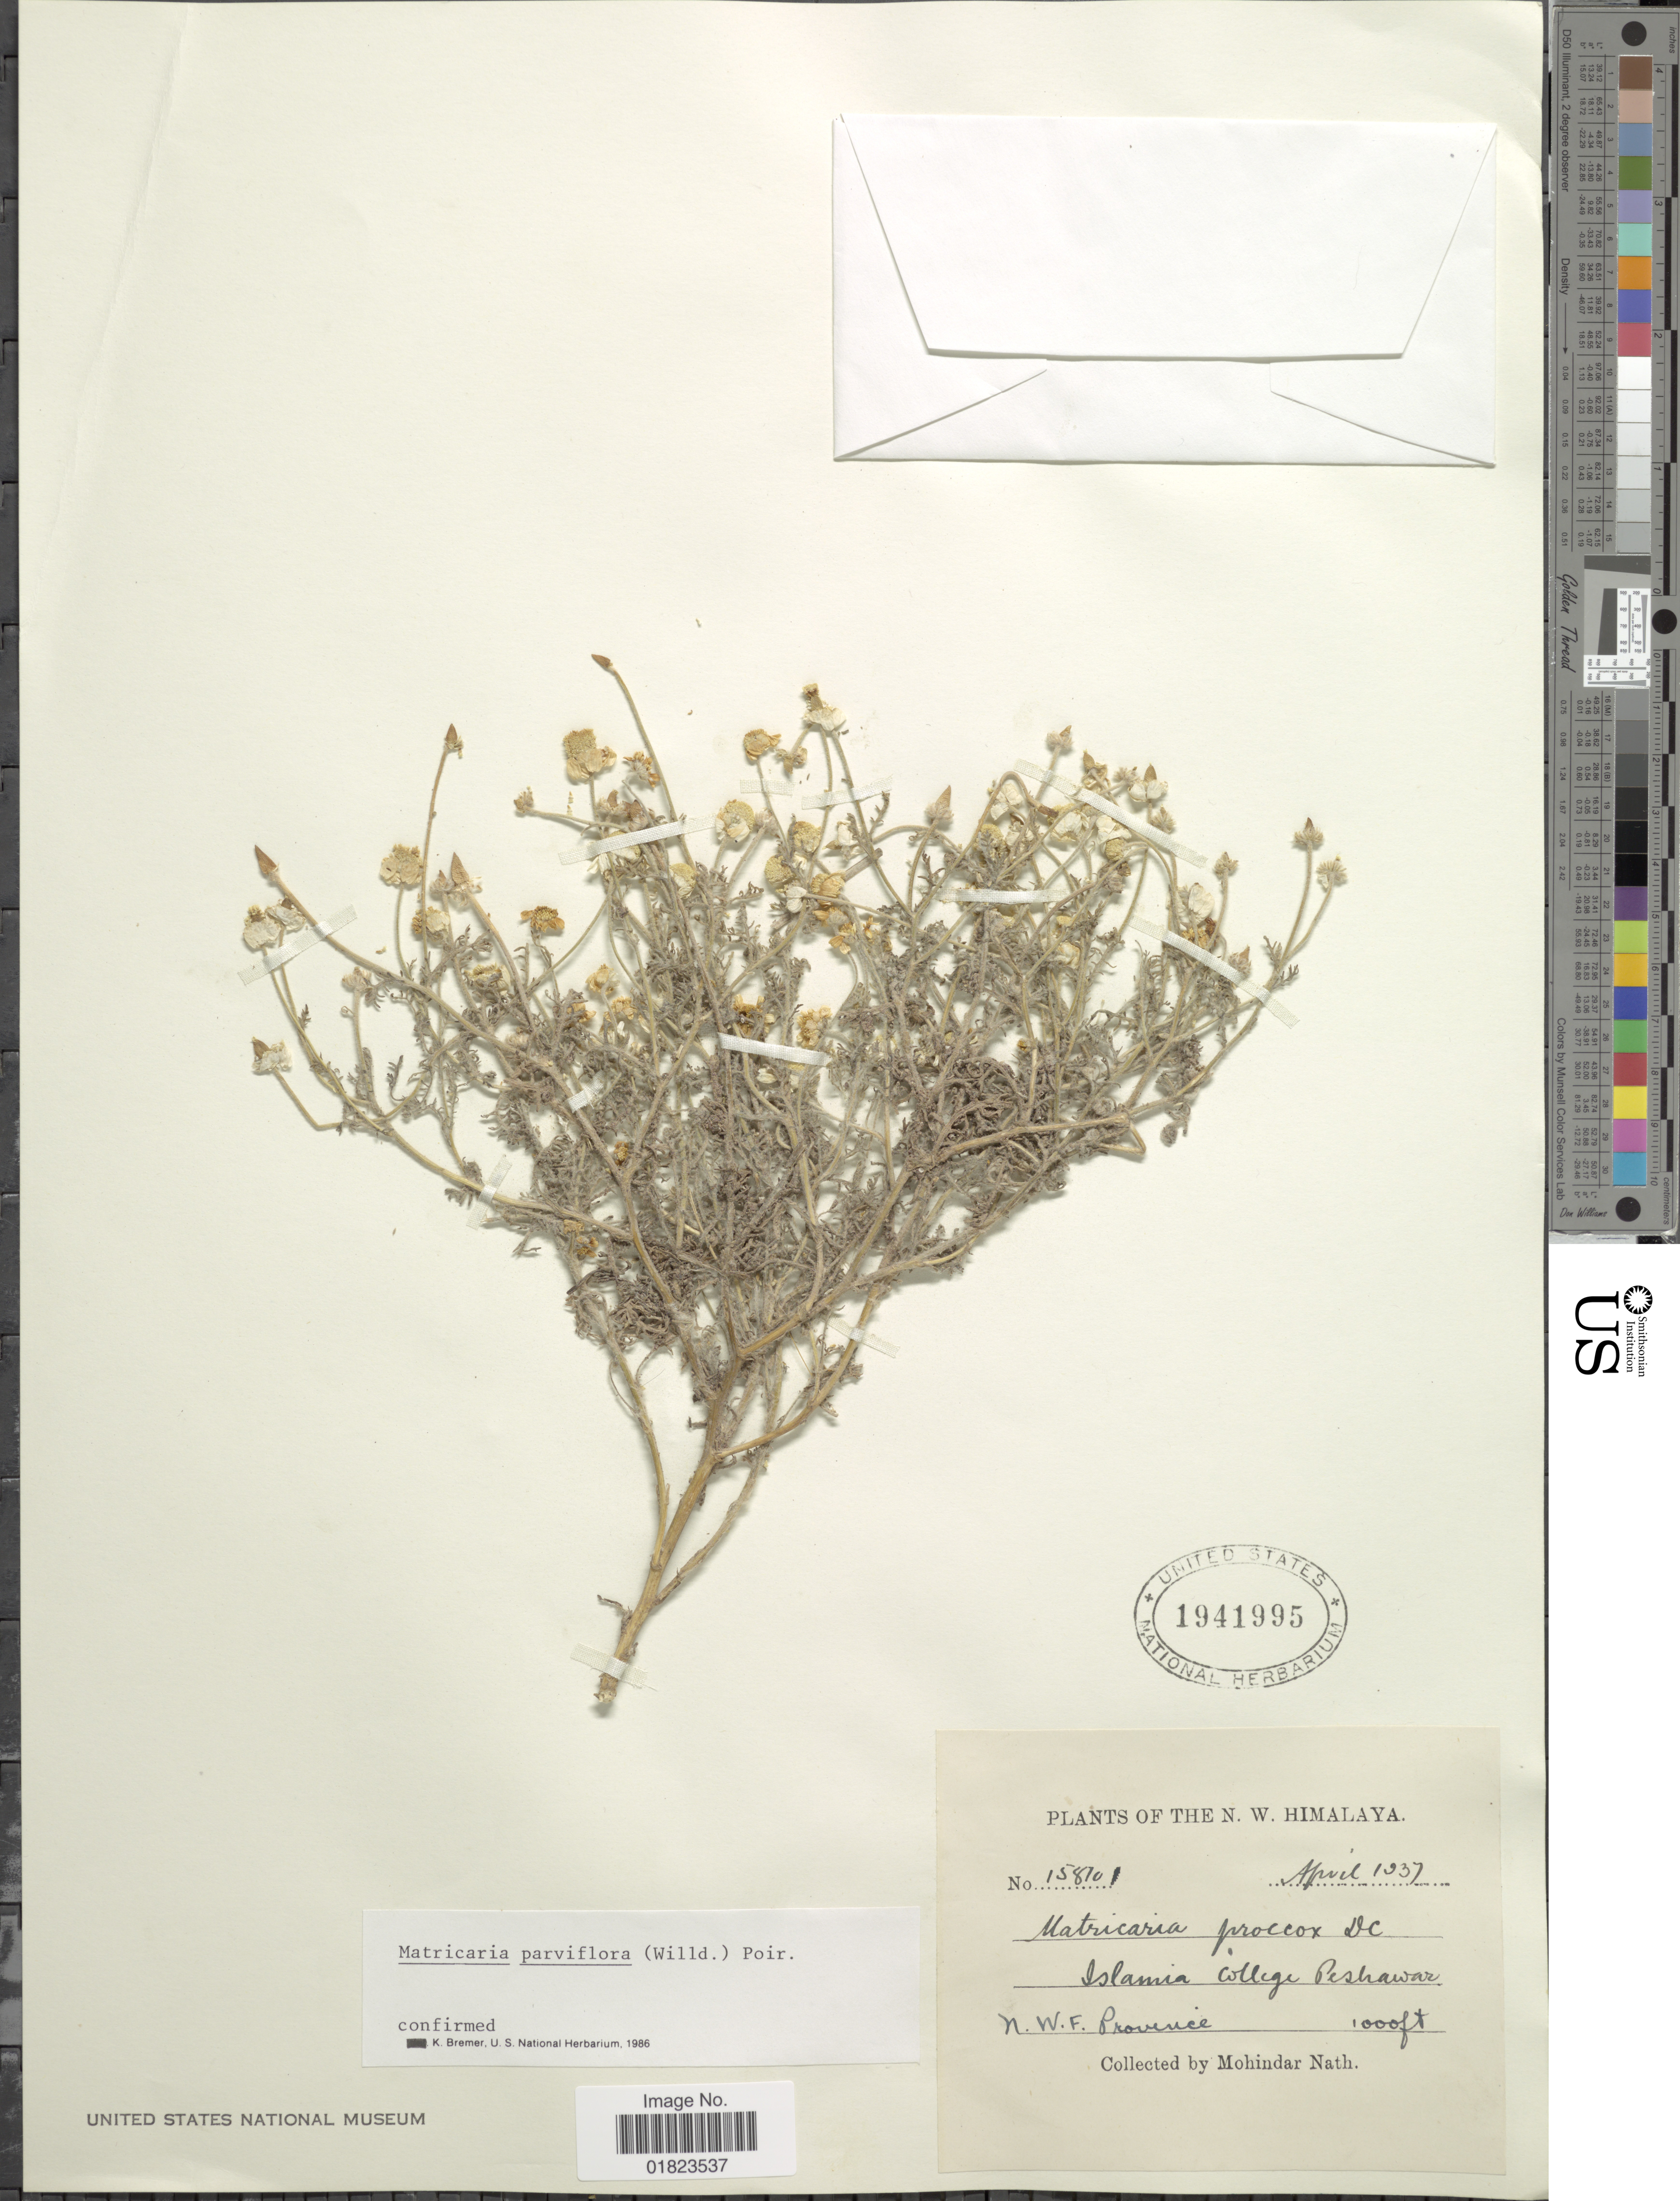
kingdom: Plantae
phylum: Tracheophyta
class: Magnoliopsida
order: Asterales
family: Asteraceae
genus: Tripleurospermum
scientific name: Tripleurospermum parviflorum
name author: (Willd.) Pobed.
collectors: M. Nath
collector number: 158101*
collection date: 1937-03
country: Pakistan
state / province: Khyber Pakhtunkhwa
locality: N.W. Himalaya. Islamia College Peshawar, N.W.F. Province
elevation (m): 305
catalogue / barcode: US 1941995